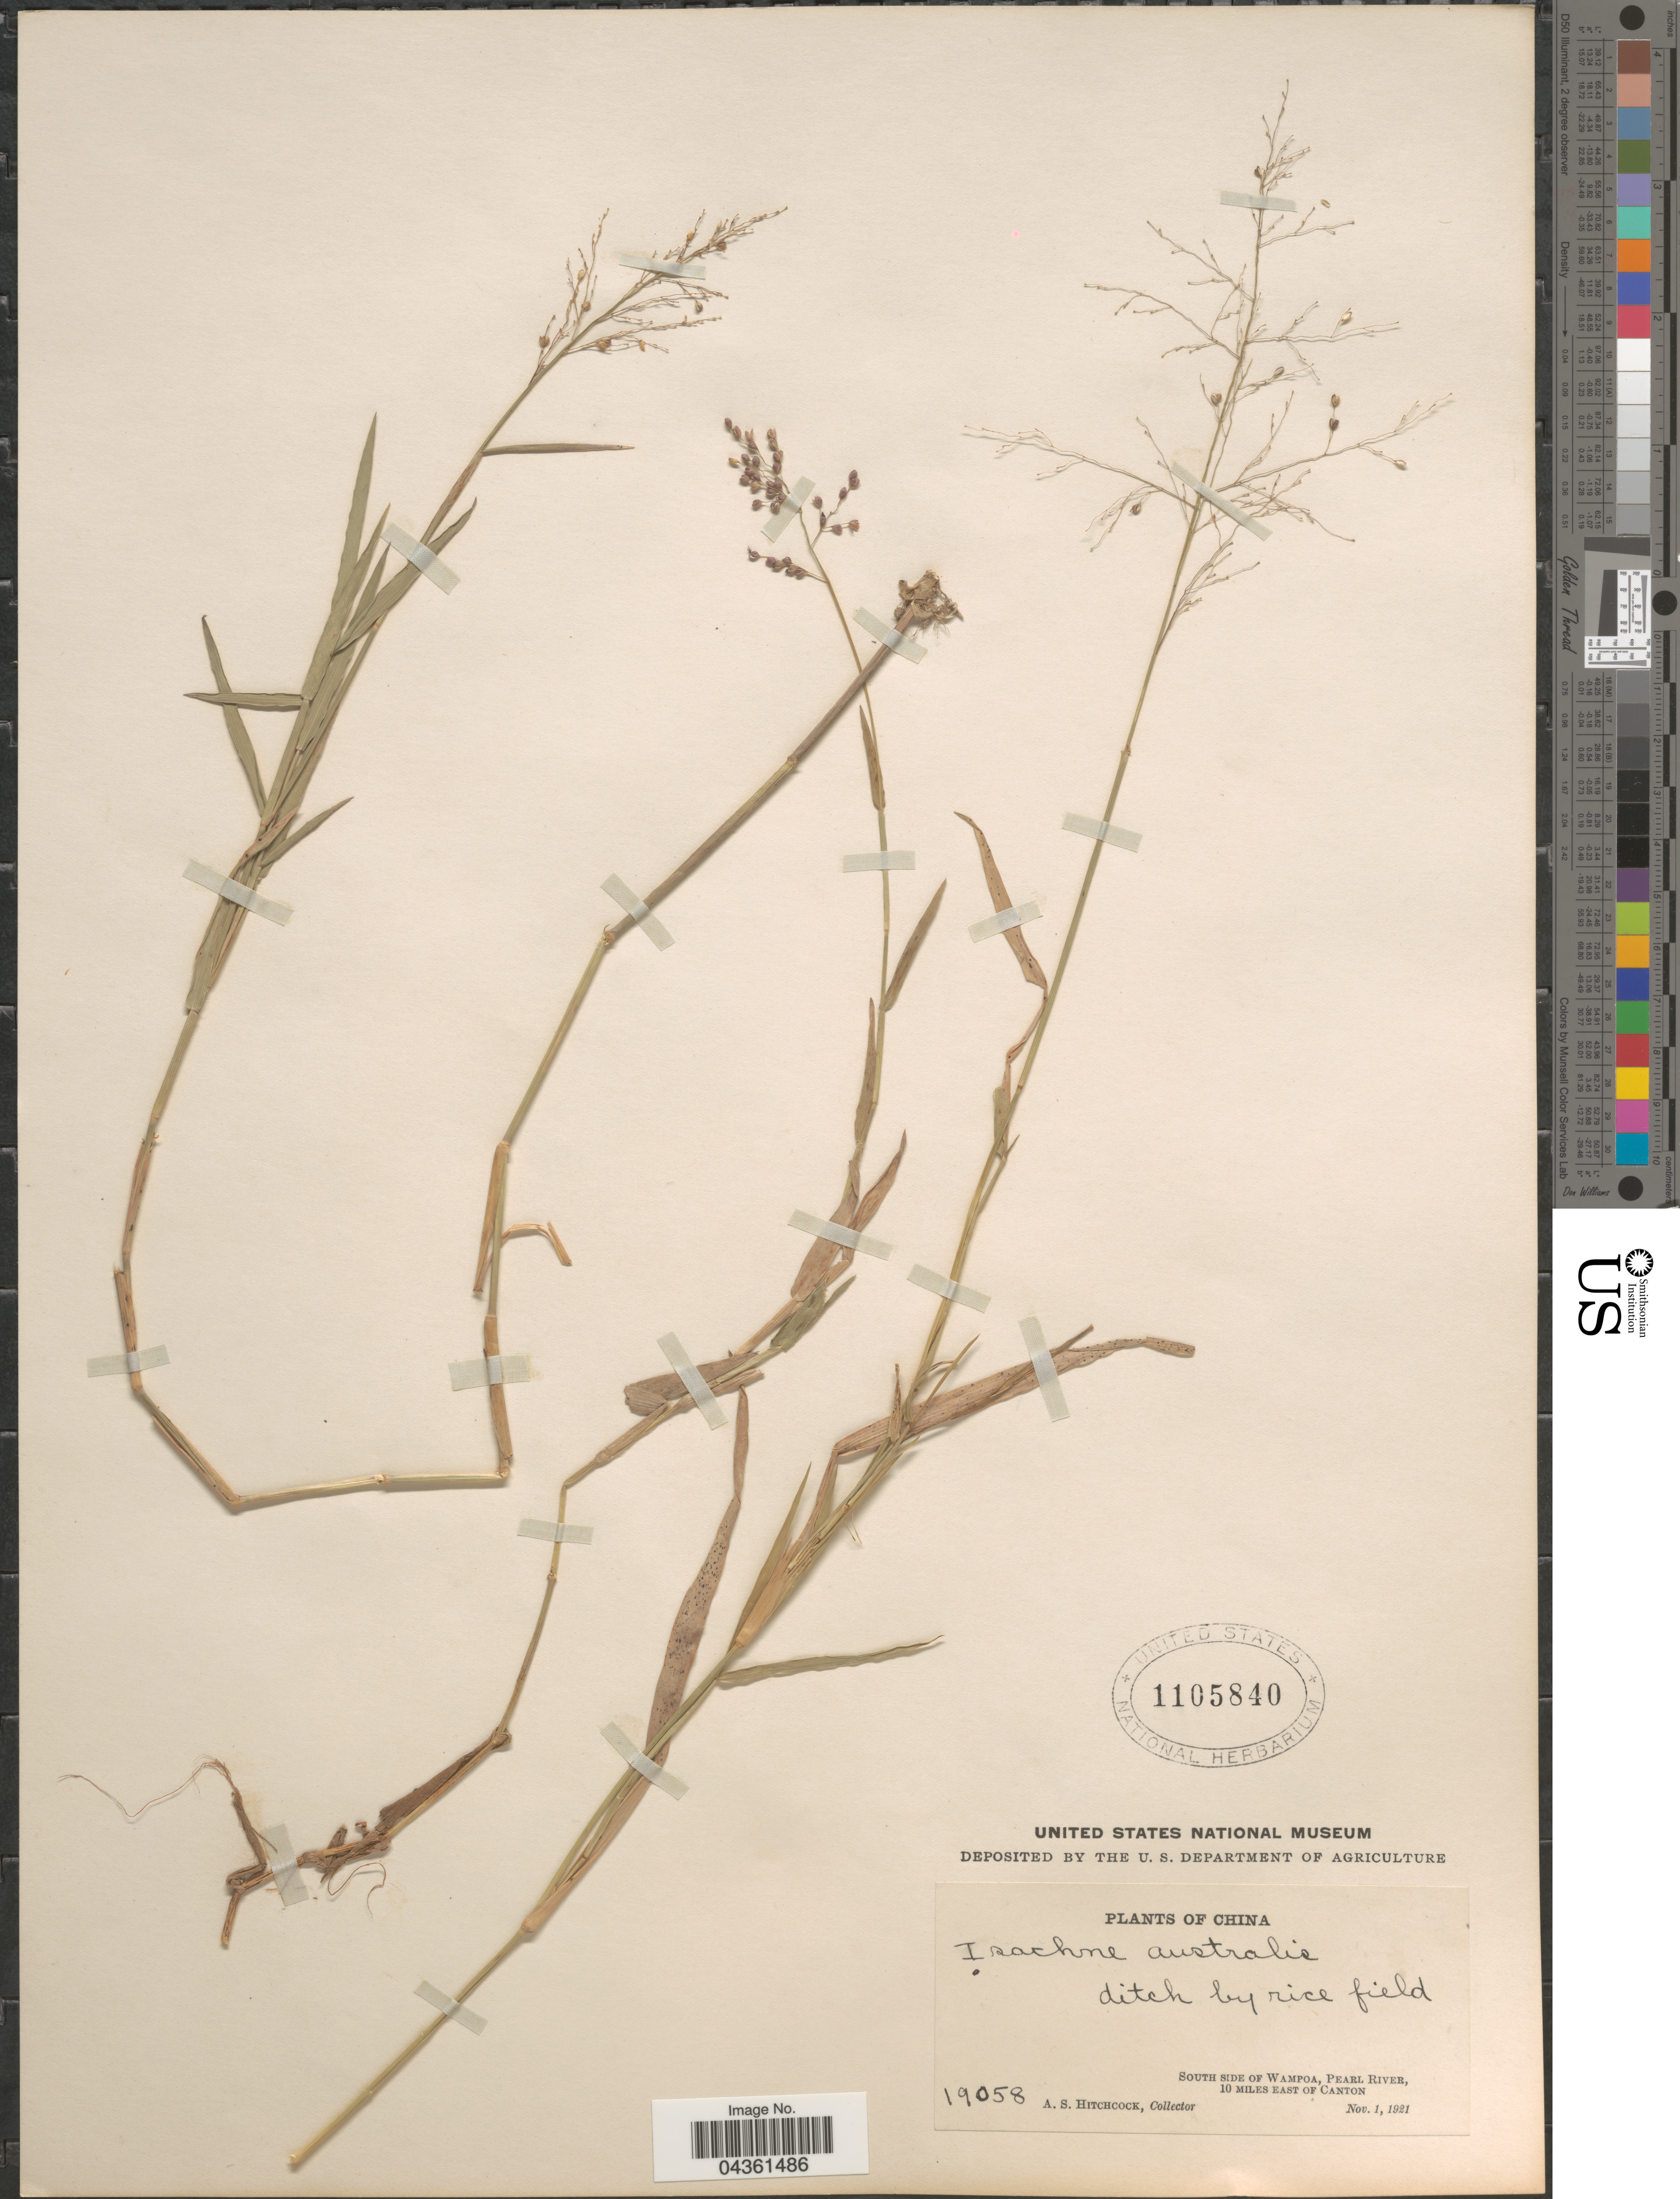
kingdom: Plantae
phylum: Tracheophyta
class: Liliopsida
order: Poales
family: Poaceae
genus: Isachne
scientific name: Isachne globosa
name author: (Thunb.) Kuntze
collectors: A. S. Hitchcock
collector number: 19058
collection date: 1921-11-01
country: China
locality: South side of Wampoa, Pearl River, 10 miles east of Canton.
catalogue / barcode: US 1105840